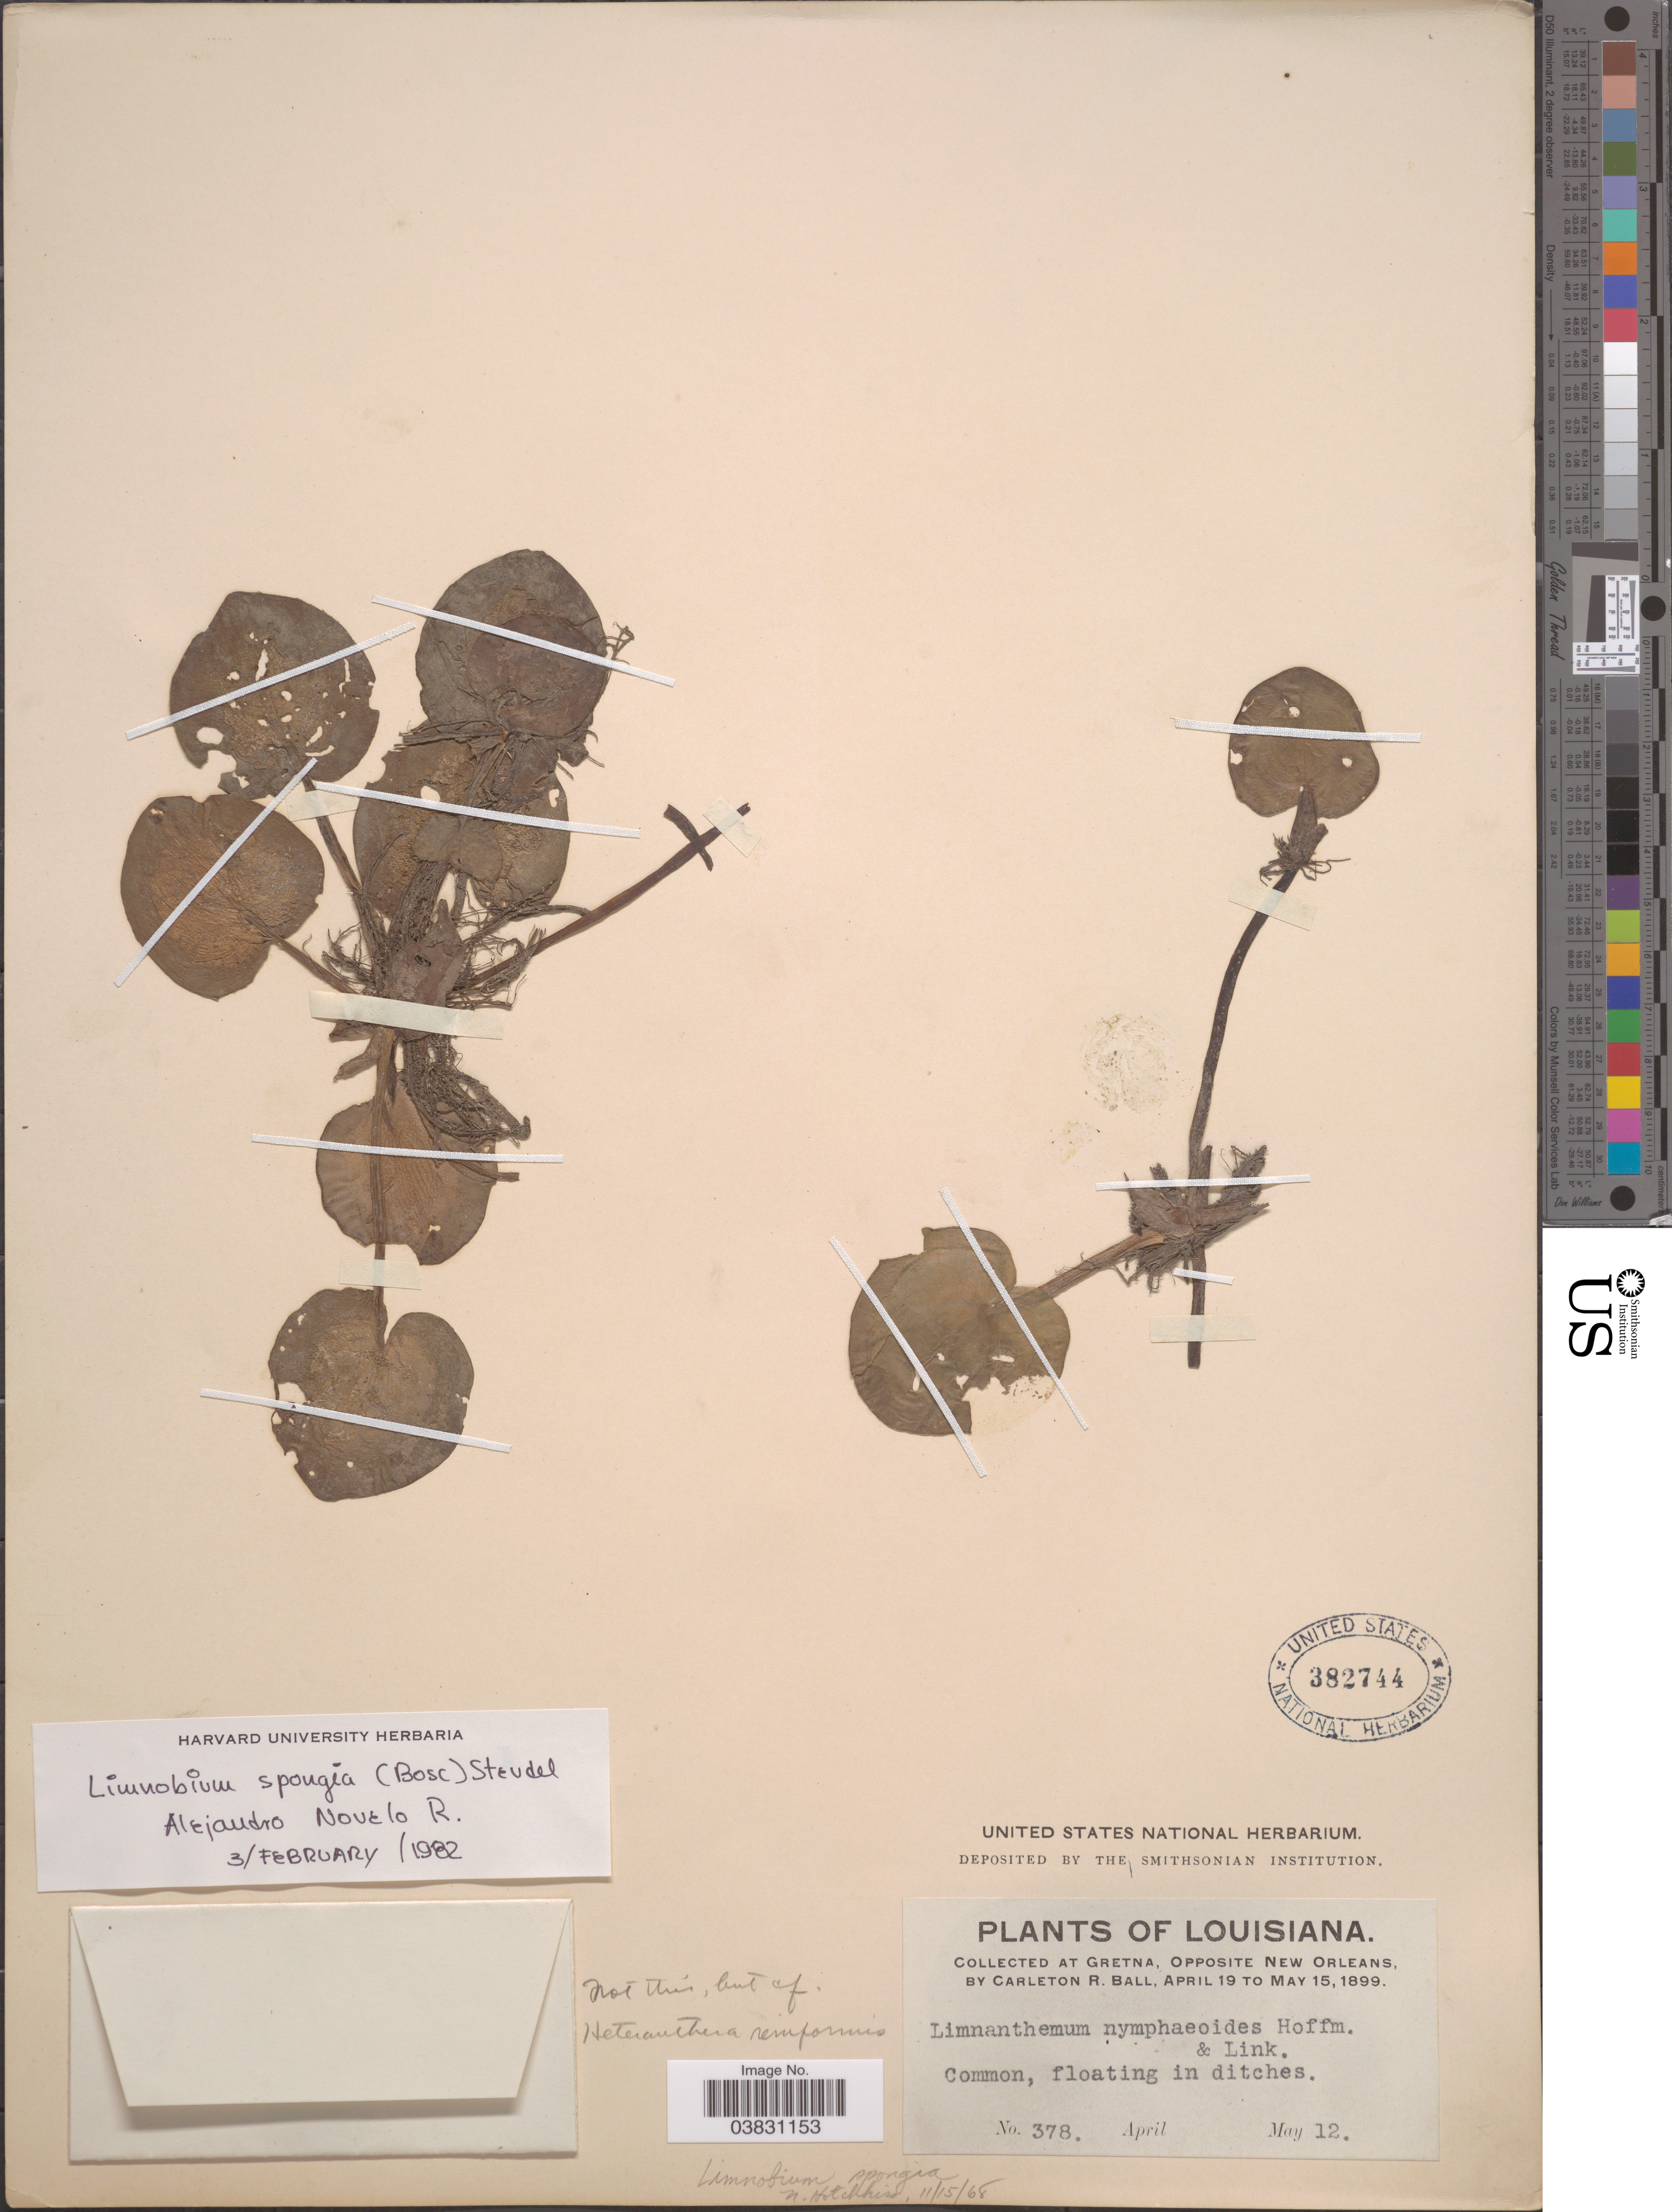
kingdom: Plantae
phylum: Tracheophyta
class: Liliopsida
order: Alismatales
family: Hydrocharitaceae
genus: Limnobium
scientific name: Limnobium spongia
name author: (Bosc) Rich. ex Steud.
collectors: C. R. Ball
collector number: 378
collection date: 1899-05-12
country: United States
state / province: Louisiana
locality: Gretna, Opposite New Orleans.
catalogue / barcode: US 382744